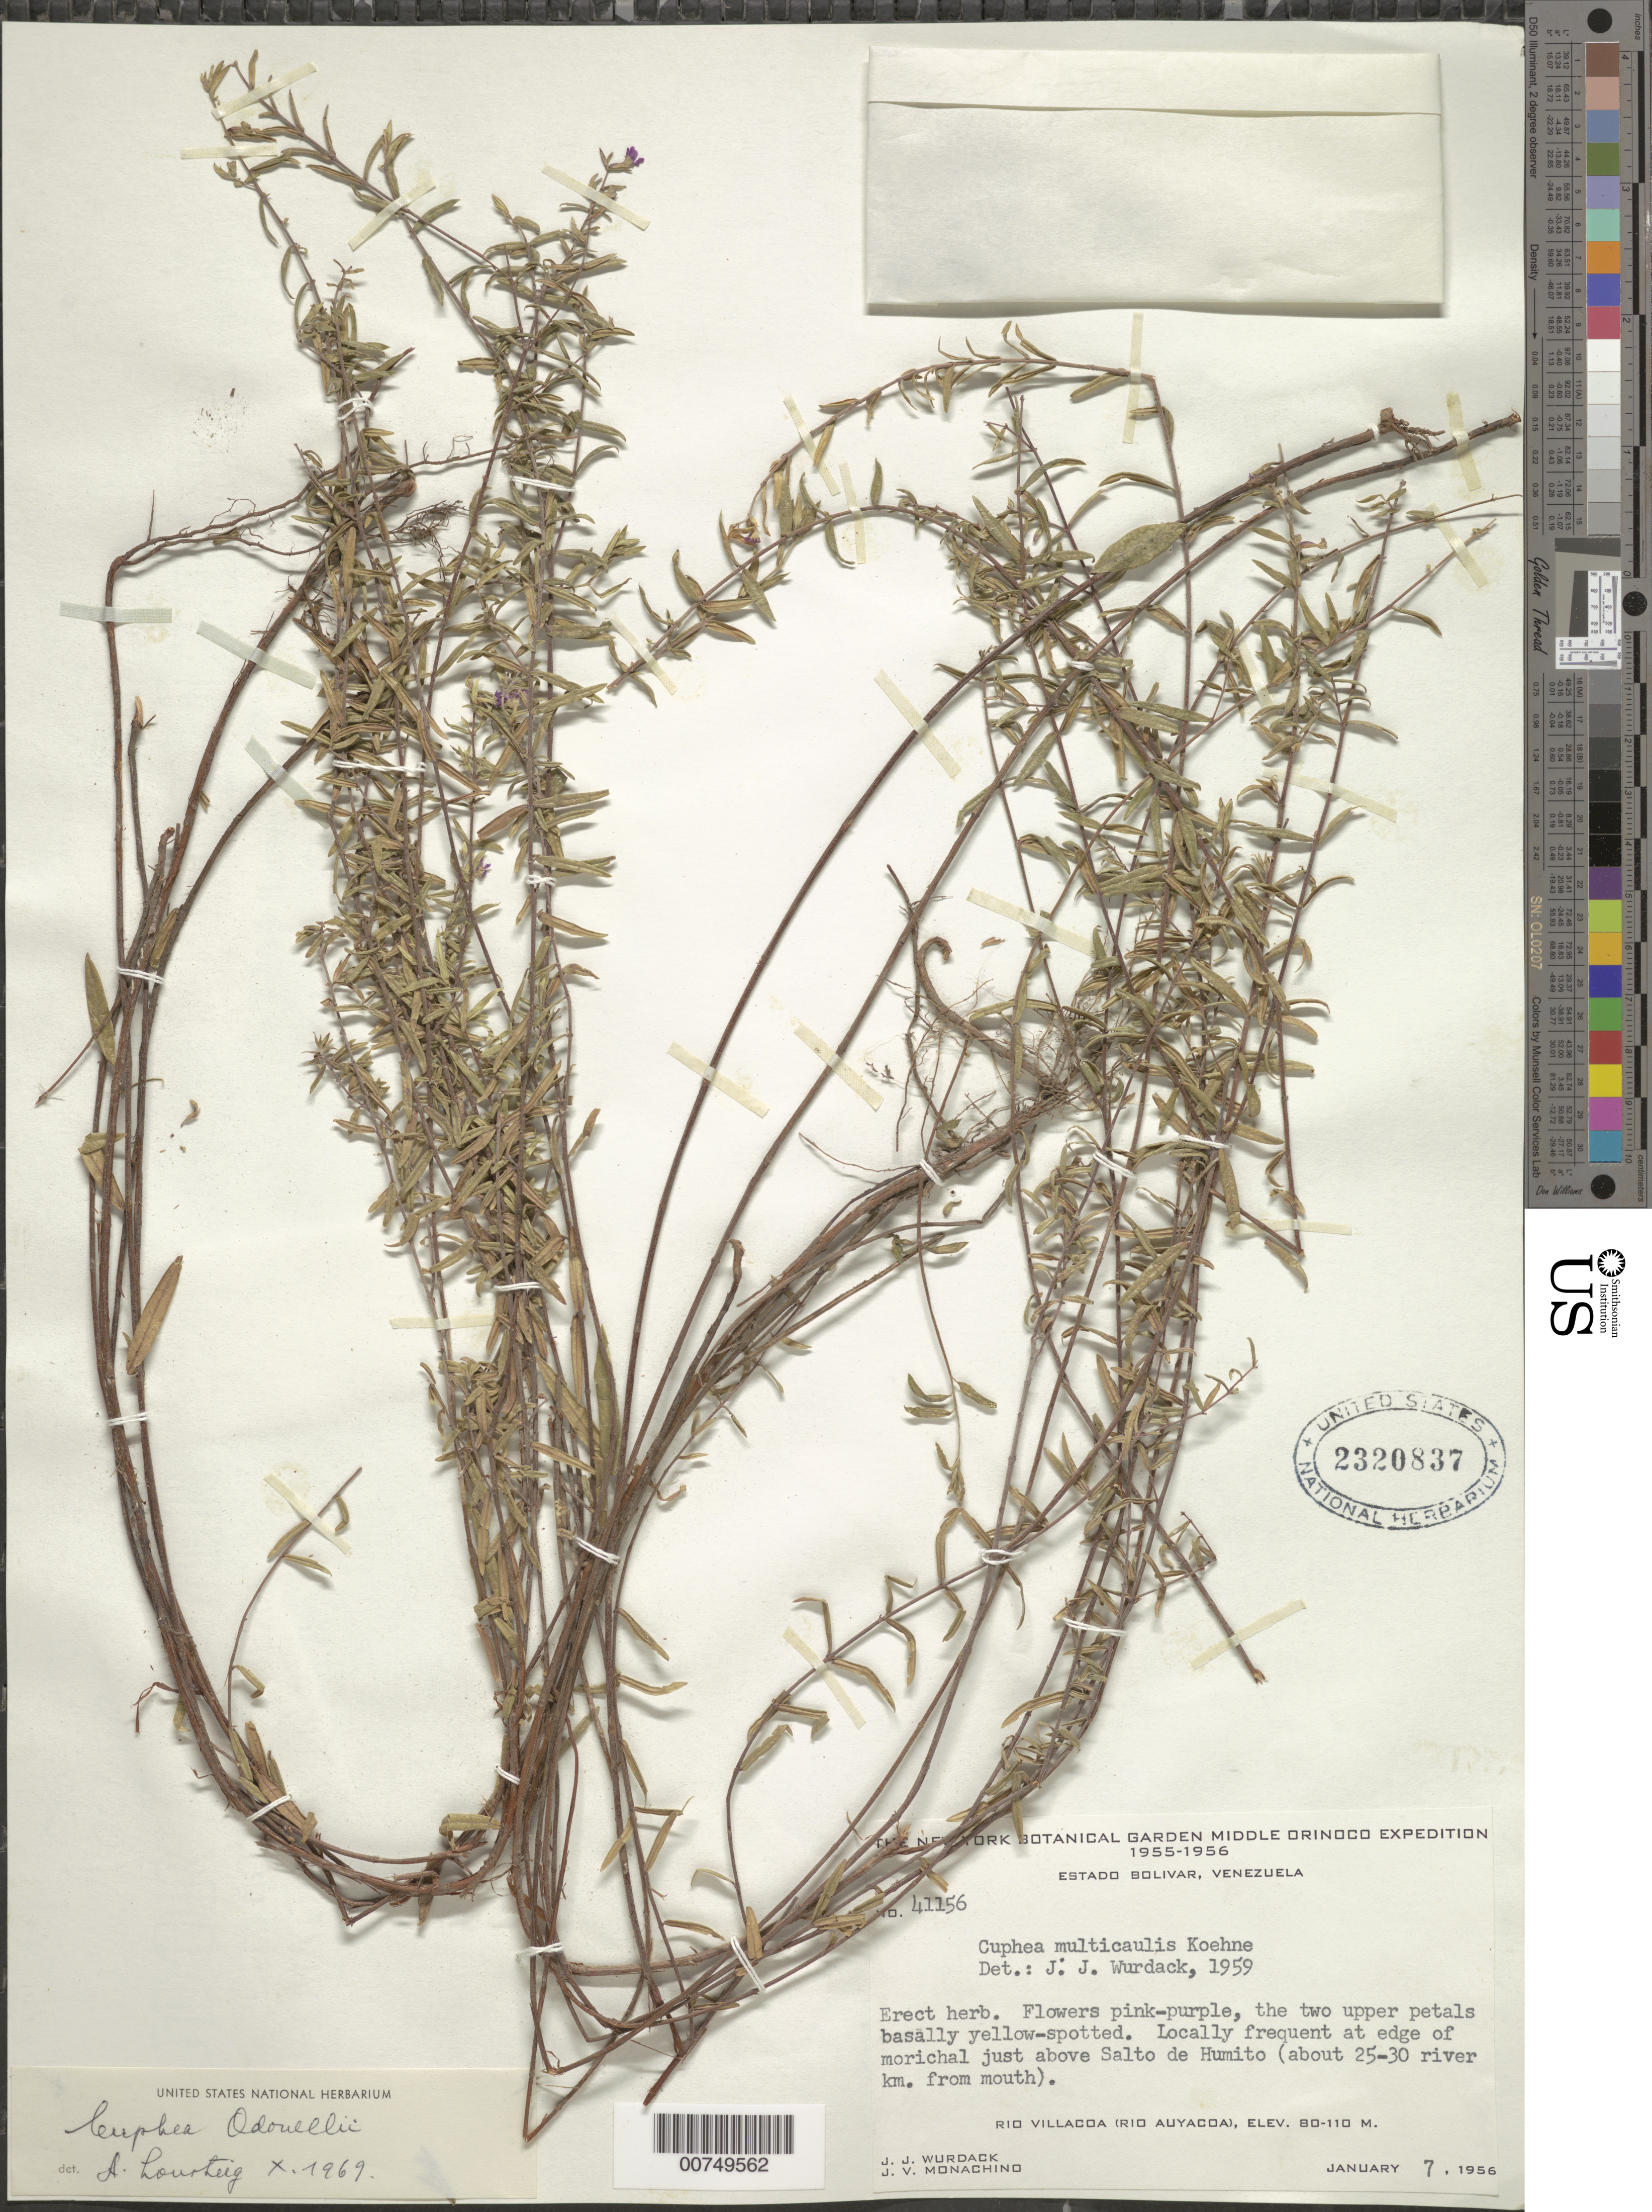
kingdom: Plantae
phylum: Tracheophyta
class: Magnoliopsida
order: Myrtales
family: Lythraceae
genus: Cuphea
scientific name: Cuphea odonellii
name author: Lourteig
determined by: Lourteig, A.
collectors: J. J. Wurdack & J. V. Monachino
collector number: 41156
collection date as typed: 7-Jan-56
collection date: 1956-01-07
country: Venezuela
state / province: Bolívar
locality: Río Villacoa (Río Auyacoa), 1-4 km above Salto de Humito (25-30 km from river mouth)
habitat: Edge of morichal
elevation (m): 80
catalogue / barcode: US 2320837